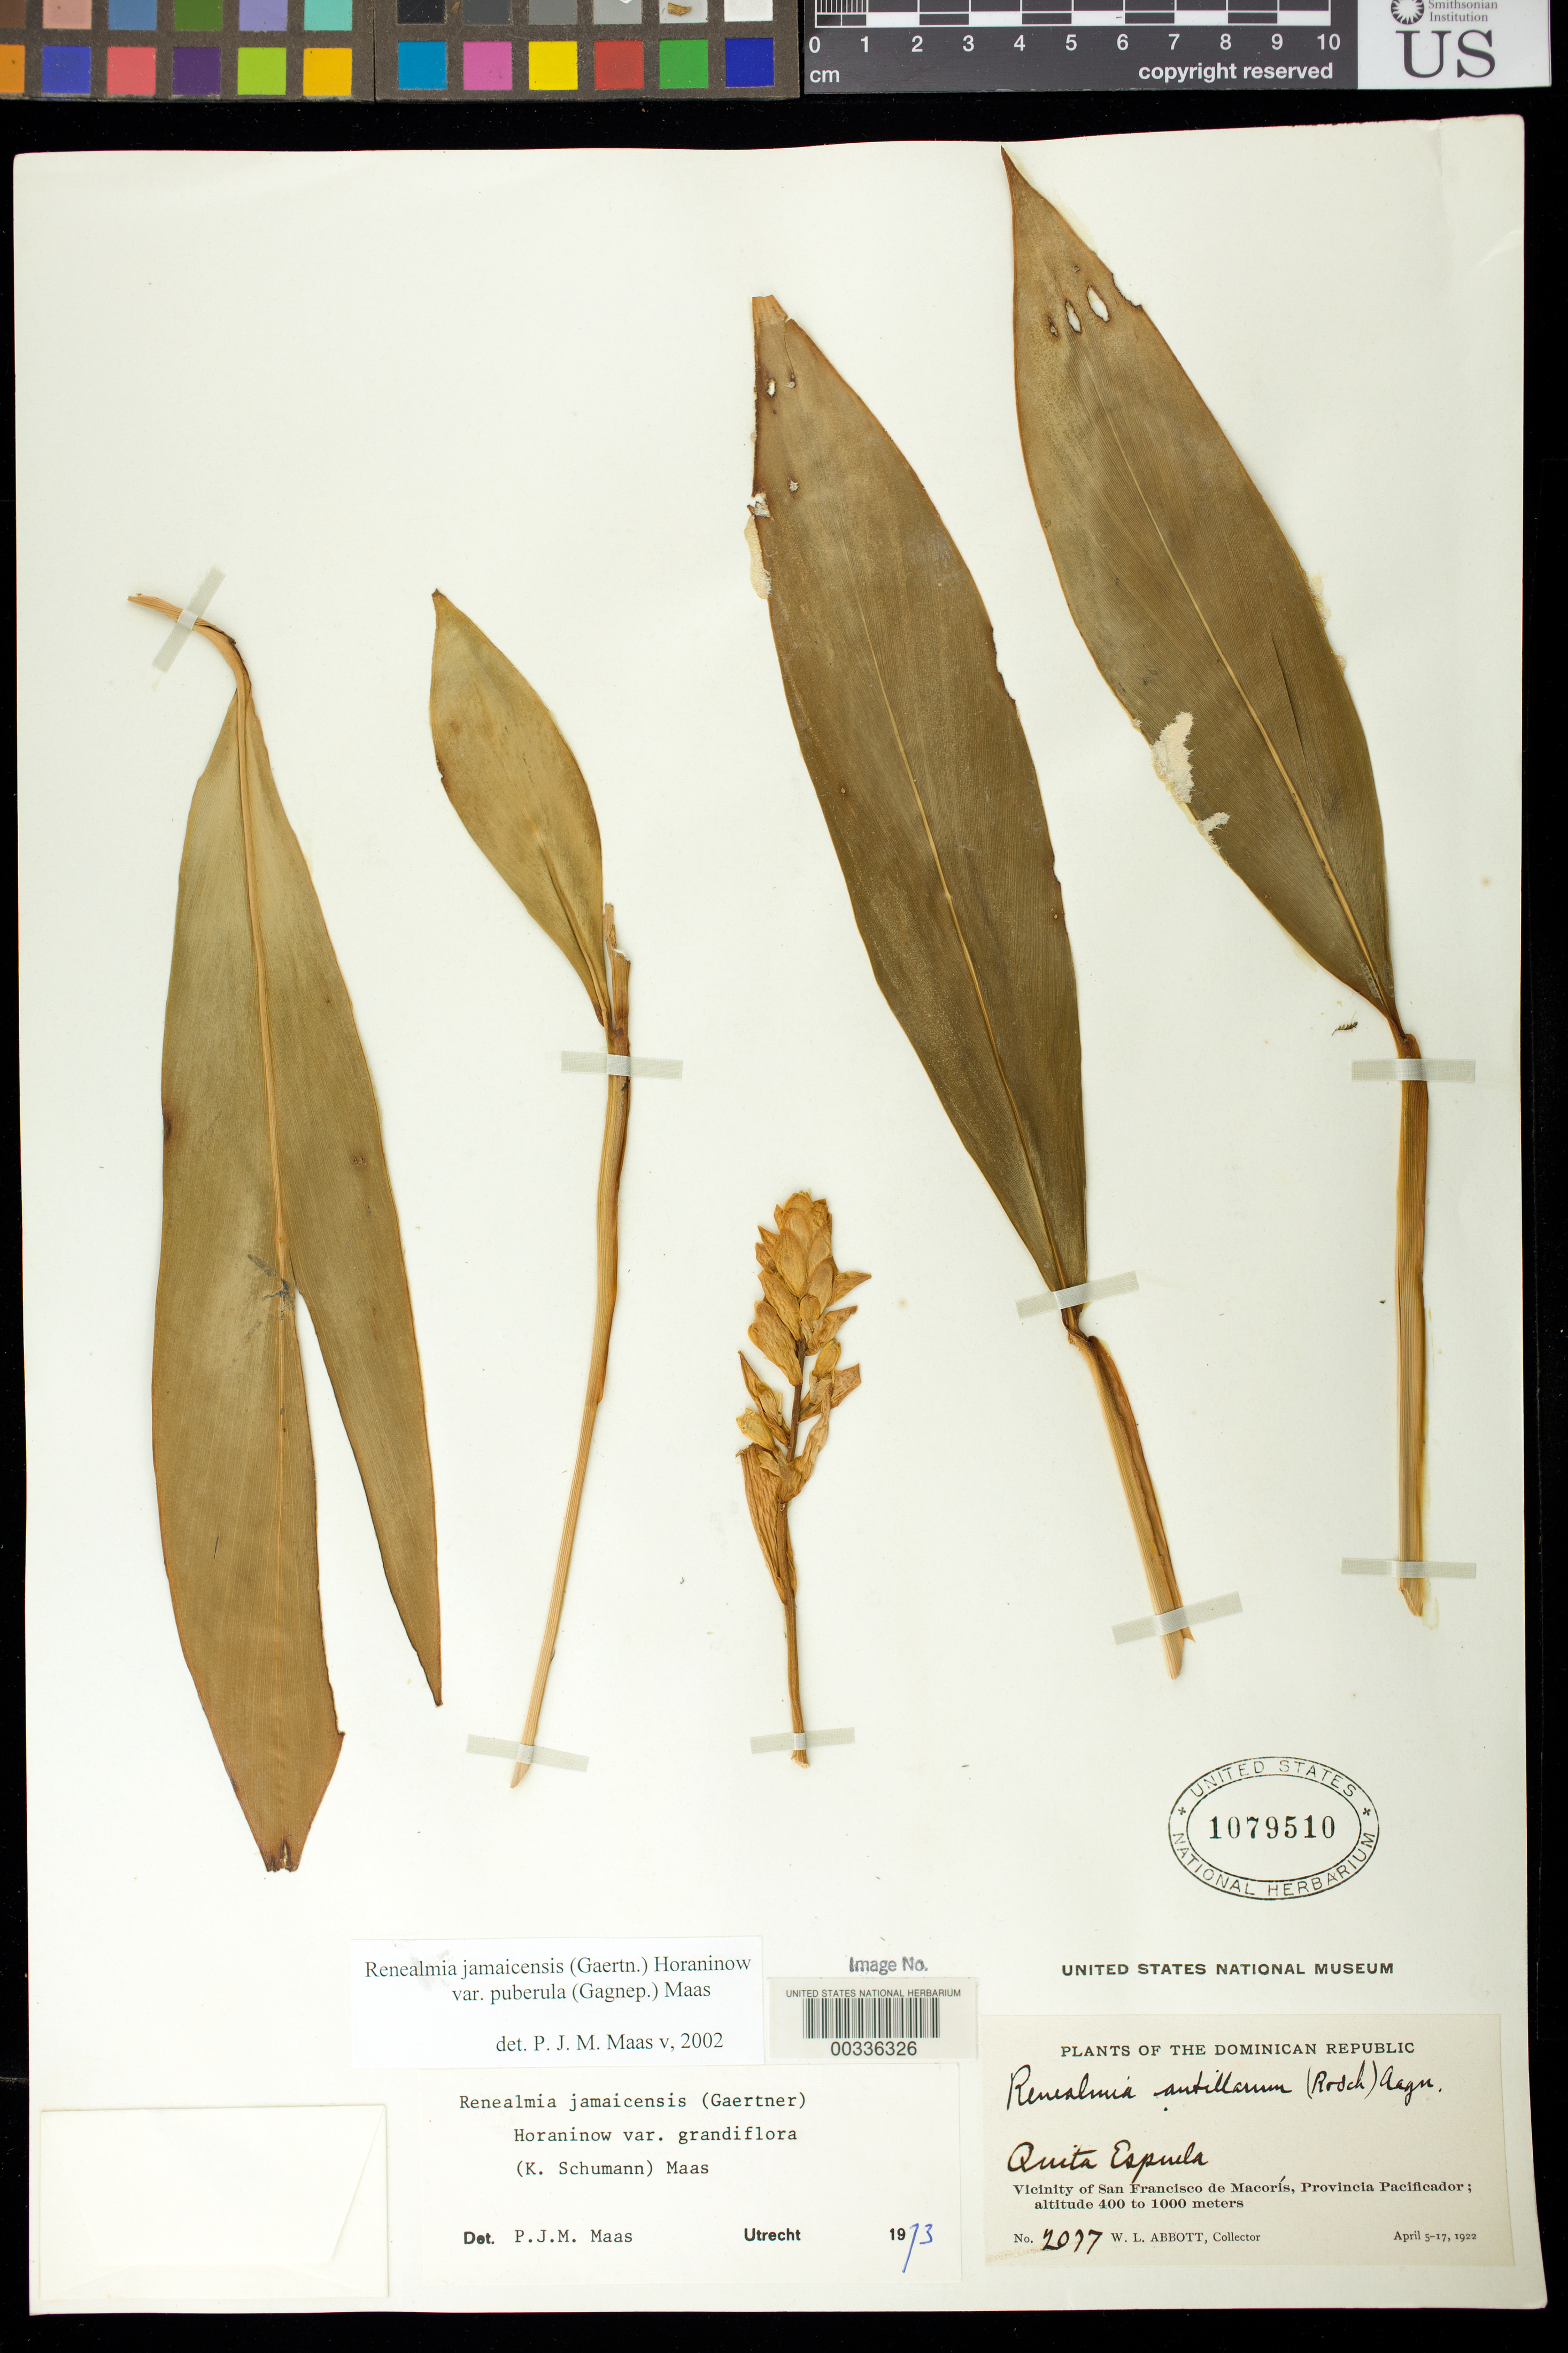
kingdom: Plantae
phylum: Tracheophyta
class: Liliopsida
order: Zingiberales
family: Zingiberaceae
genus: Renealmia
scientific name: Renealmia jamaicensis var. puberula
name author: (Gagnep.) Maas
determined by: Maas, Paul J. M.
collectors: W. L. Abbott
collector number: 2077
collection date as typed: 05 Apr 1922 to 17 Apr 1922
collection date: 1922-04-05/1922-04-17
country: Dominican Republic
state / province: Duarte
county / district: San Francisco De Macorís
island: Hispaniola Island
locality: Quita espuela, vicinity of san francisco de macoris, prov pacificador [= duarte province]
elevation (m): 400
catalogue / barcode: US 1079510